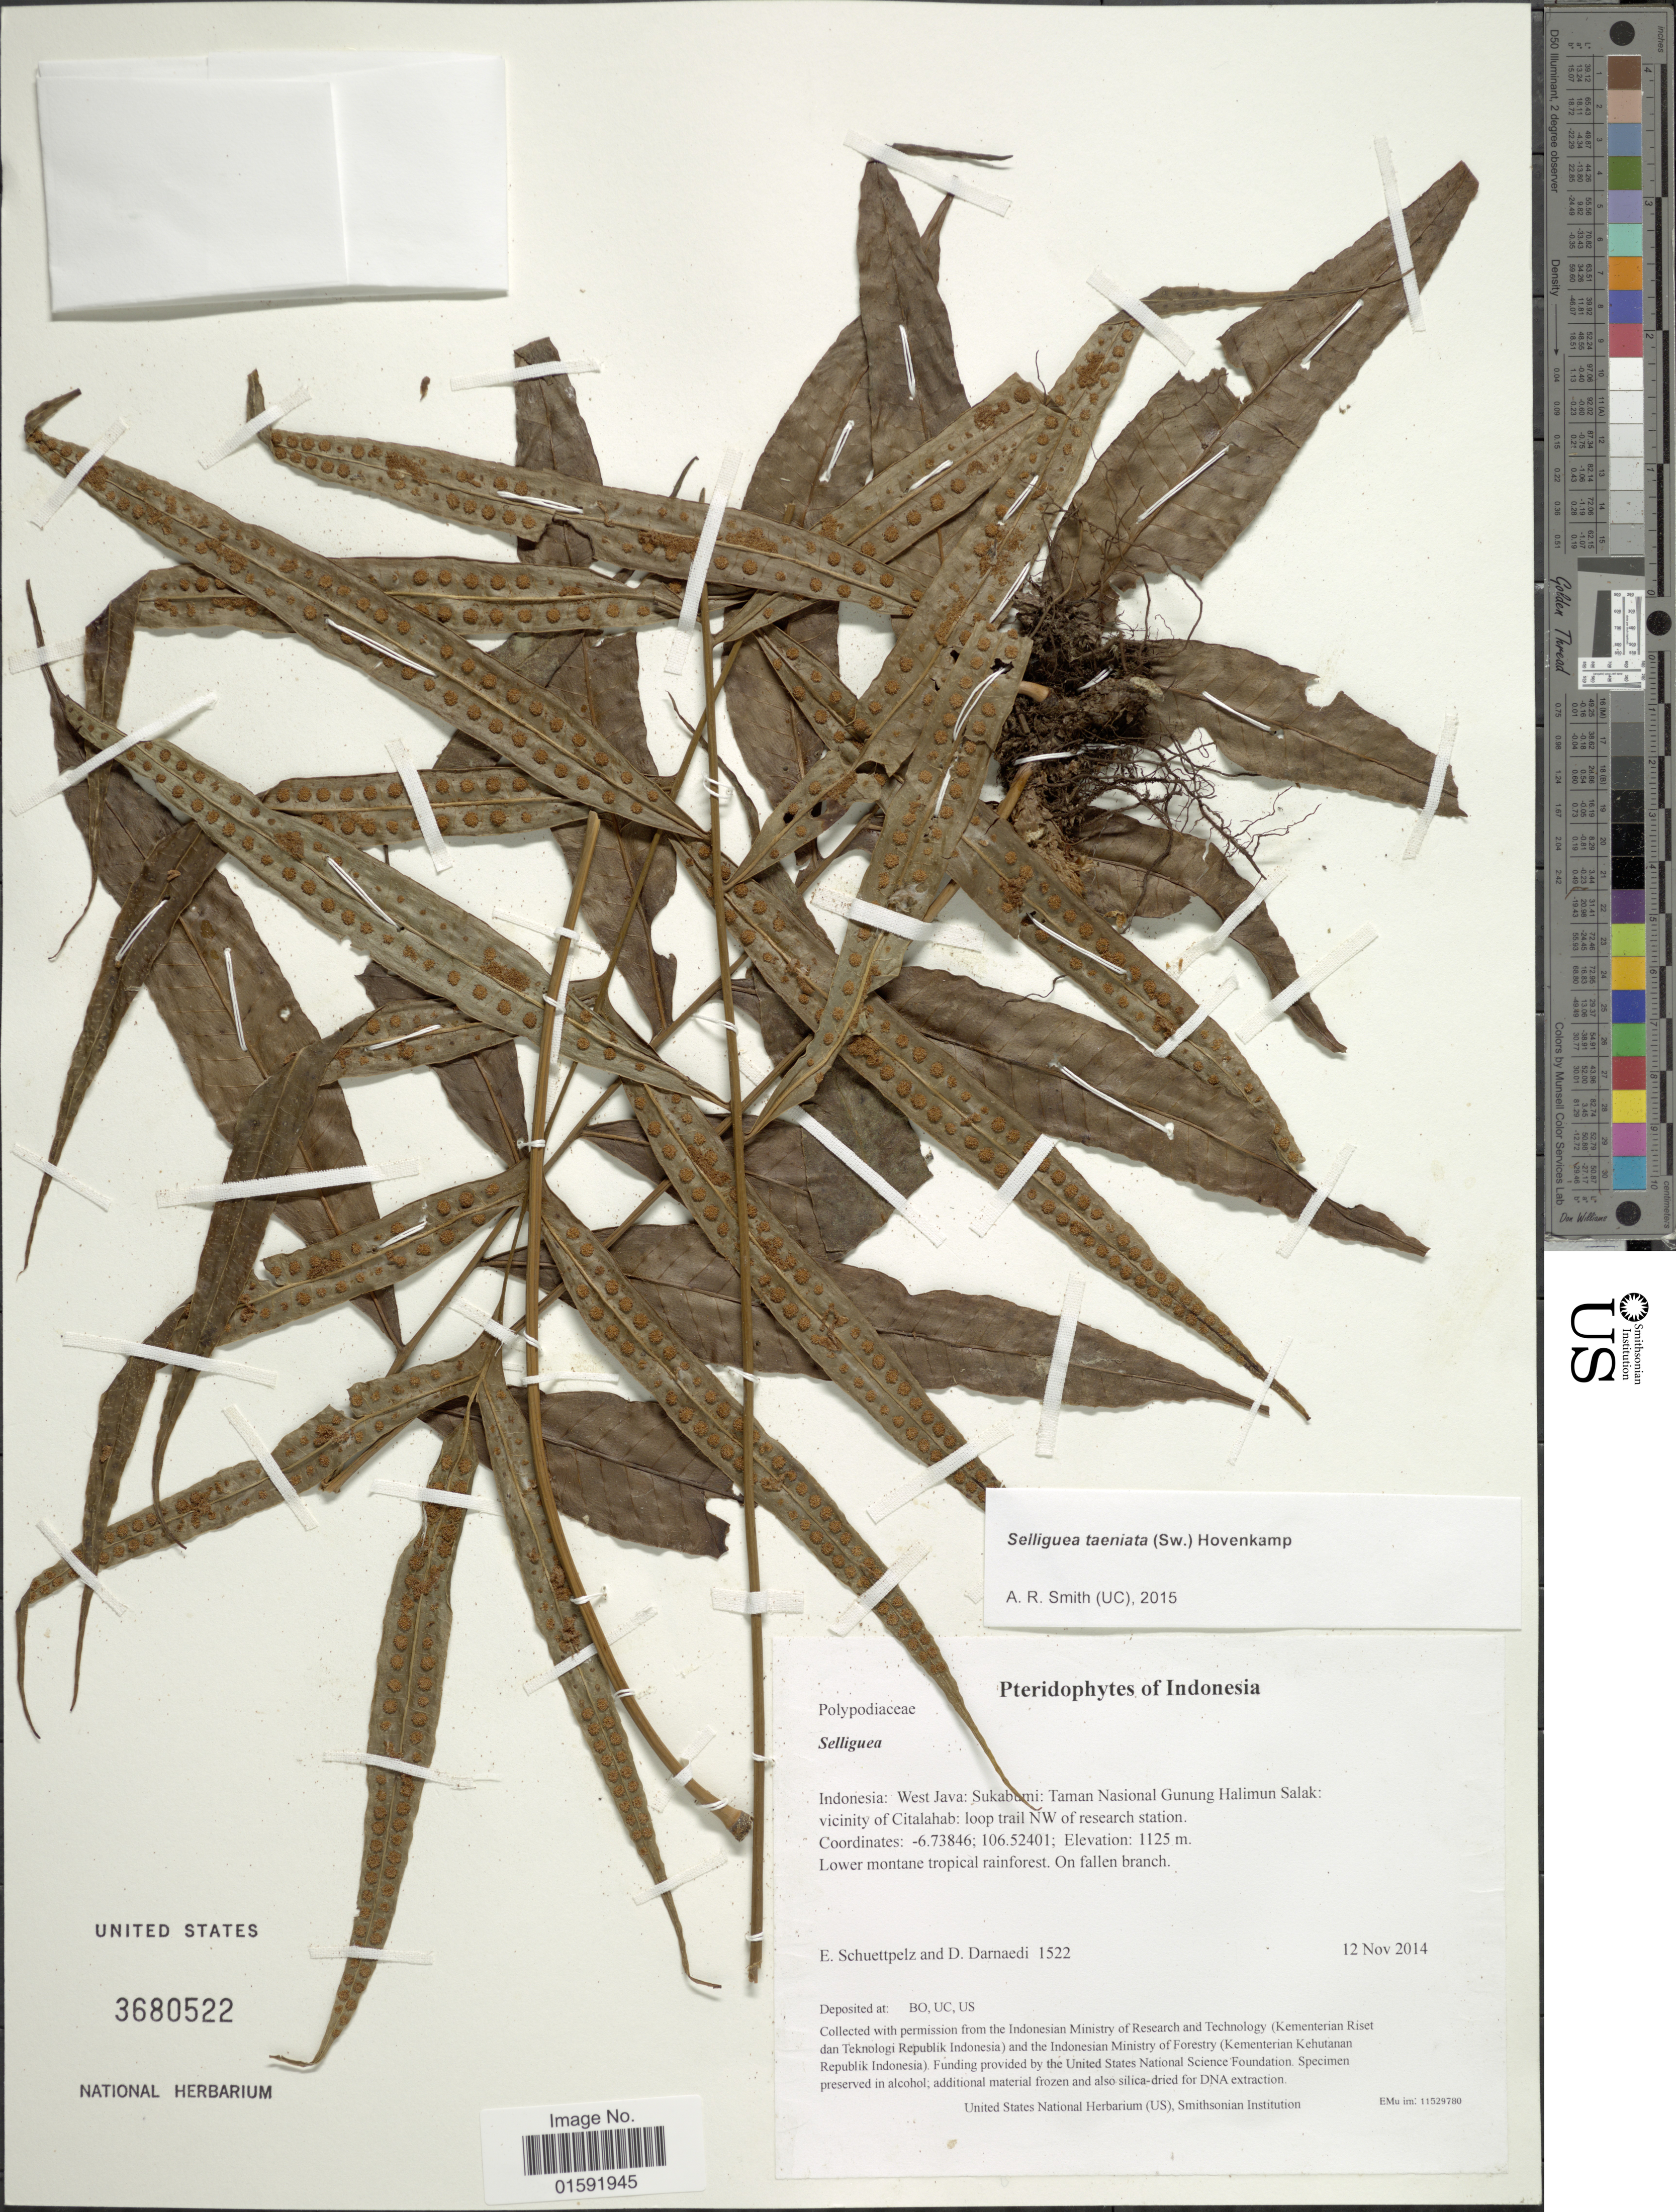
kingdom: Plantae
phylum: Tracheophyta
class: Polypodiopsida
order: Polypodiales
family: Polypodiaceae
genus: Selliguea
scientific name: Selliguea sp.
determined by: Schuettpelz, E., (US), Smithsonian Institution - National Museum of Natural History (UNITED STATES)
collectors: E. Schuettpelz & D. Darnaedi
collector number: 1522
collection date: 2014-11-12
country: Indonesia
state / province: Java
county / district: Jawa Barat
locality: Taman Nasional Gunung Halimun Salak: vicinity of Citalahab: loop trail NW of research station.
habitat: Lower montane tropical rainforest.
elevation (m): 1125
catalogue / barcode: US 3680522